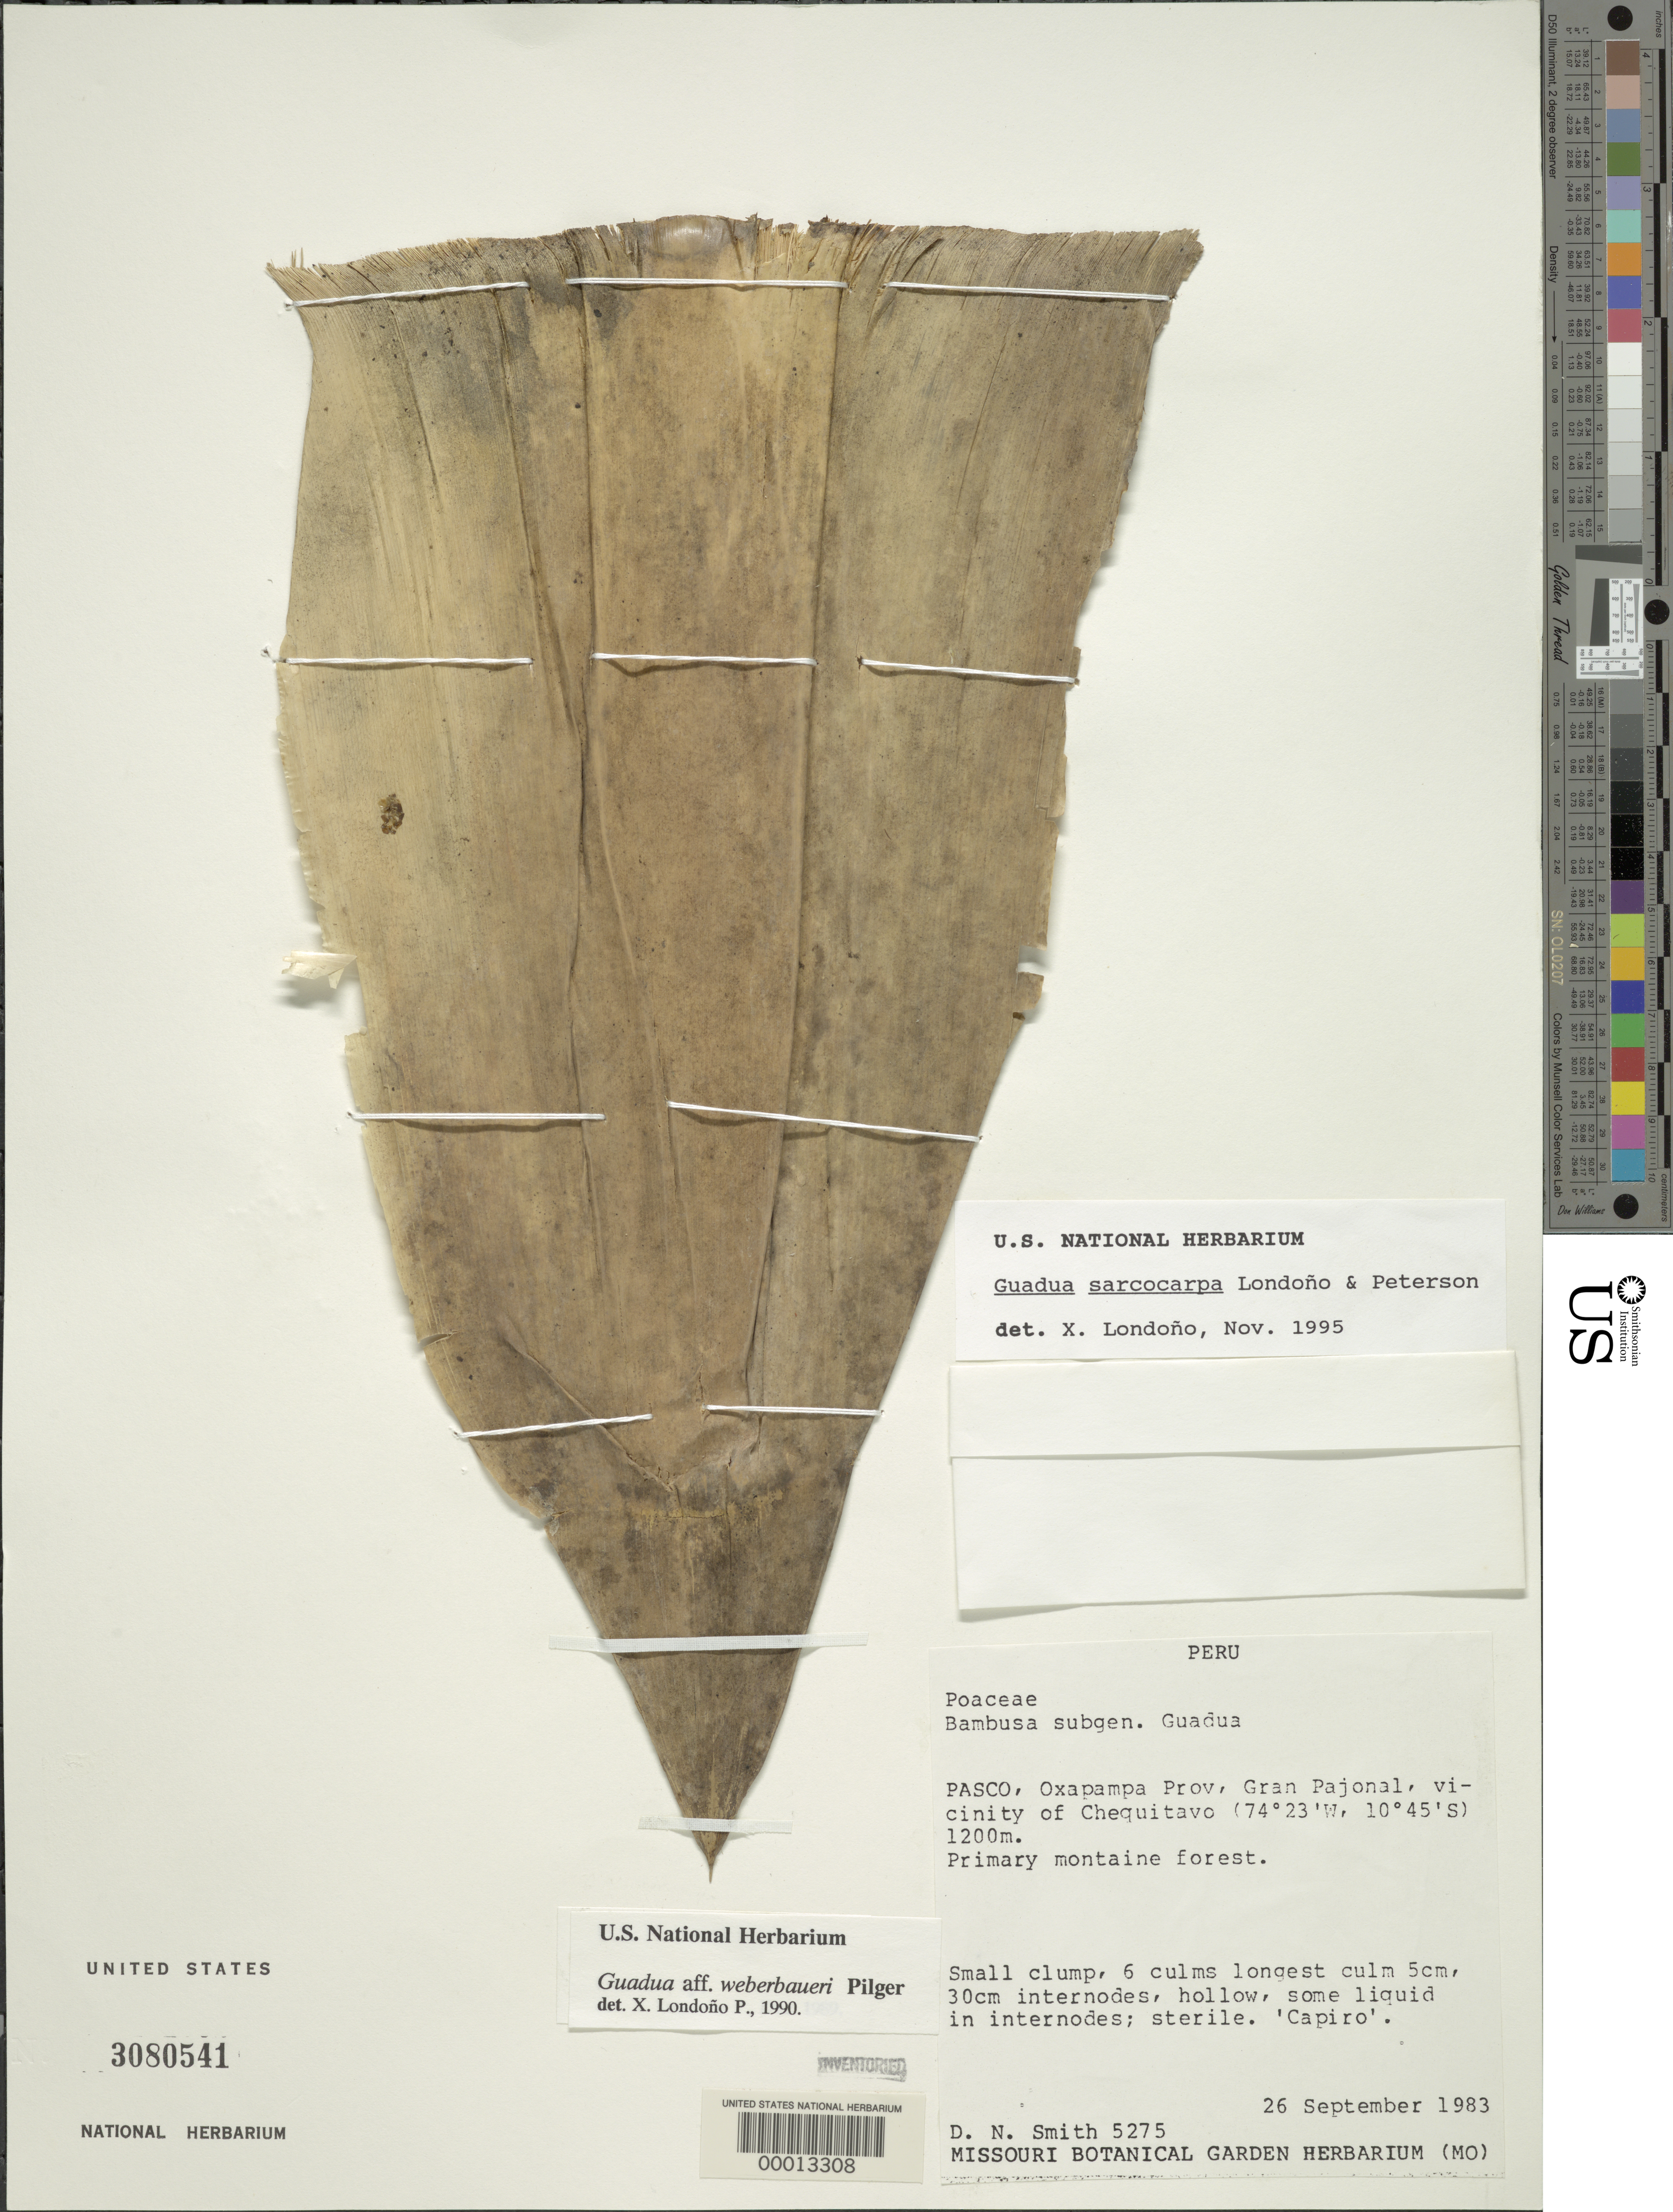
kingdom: Plantae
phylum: Tracheophyta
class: Liliopsida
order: Poales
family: Poaceae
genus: Guadua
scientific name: Guadua weberbaueri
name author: Pilg.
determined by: McMurchie, Elizabeth, (UNITED STATES)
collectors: D. Smith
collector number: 5275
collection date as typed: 26 Sep 1983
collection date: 1983-09-26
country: Peru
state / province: Pasco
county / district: Oxapampa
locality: Gran pajonal, vicinity of chequitavo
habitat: Primary montaine forest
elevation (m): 1200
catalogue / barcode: US 3080541